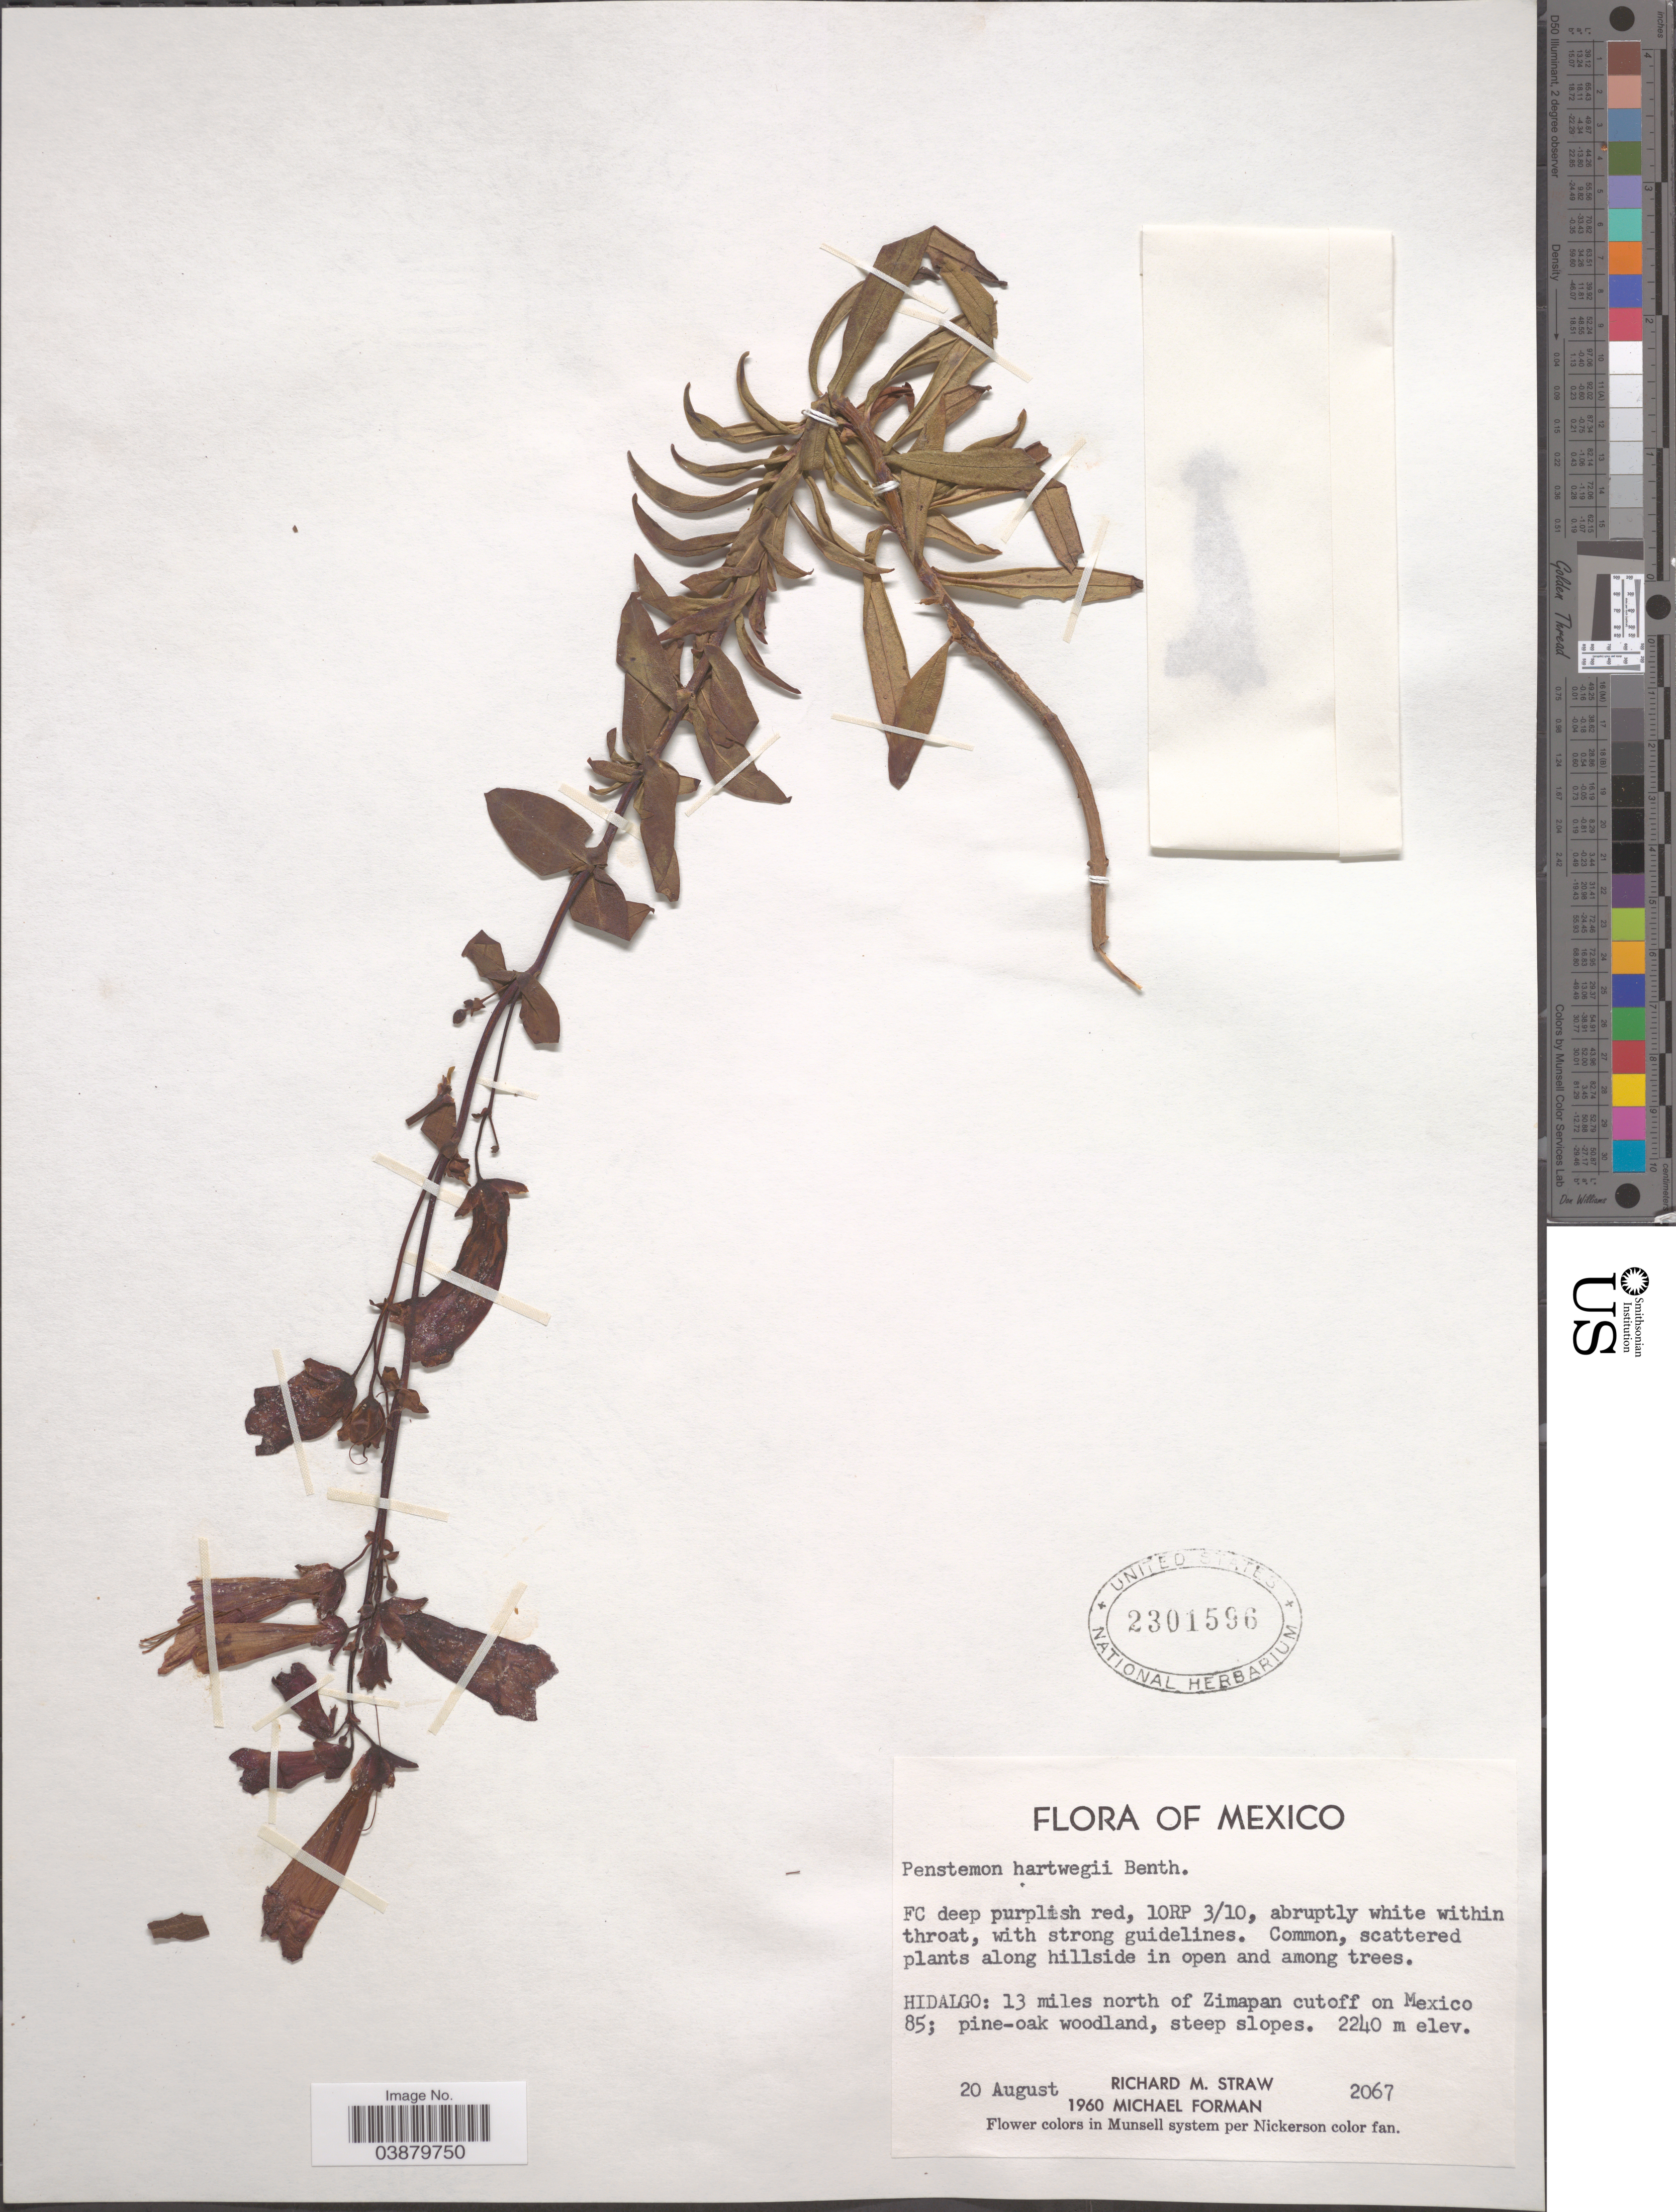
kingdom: Plantae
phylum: Tracheophyta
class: Magnoliopsida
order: Lamiales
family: Plantaginaceae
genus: Penstemon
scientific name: Penstemon hartwegi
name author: Benth.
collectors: R. M. Straw & Forman, M.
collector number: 2067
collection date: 1960-08-20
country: Mexico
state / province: Hidalgo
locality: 13 miles north of Zimapan cutoff on Mexico 85.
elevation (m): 2240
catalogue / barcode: US 2301596